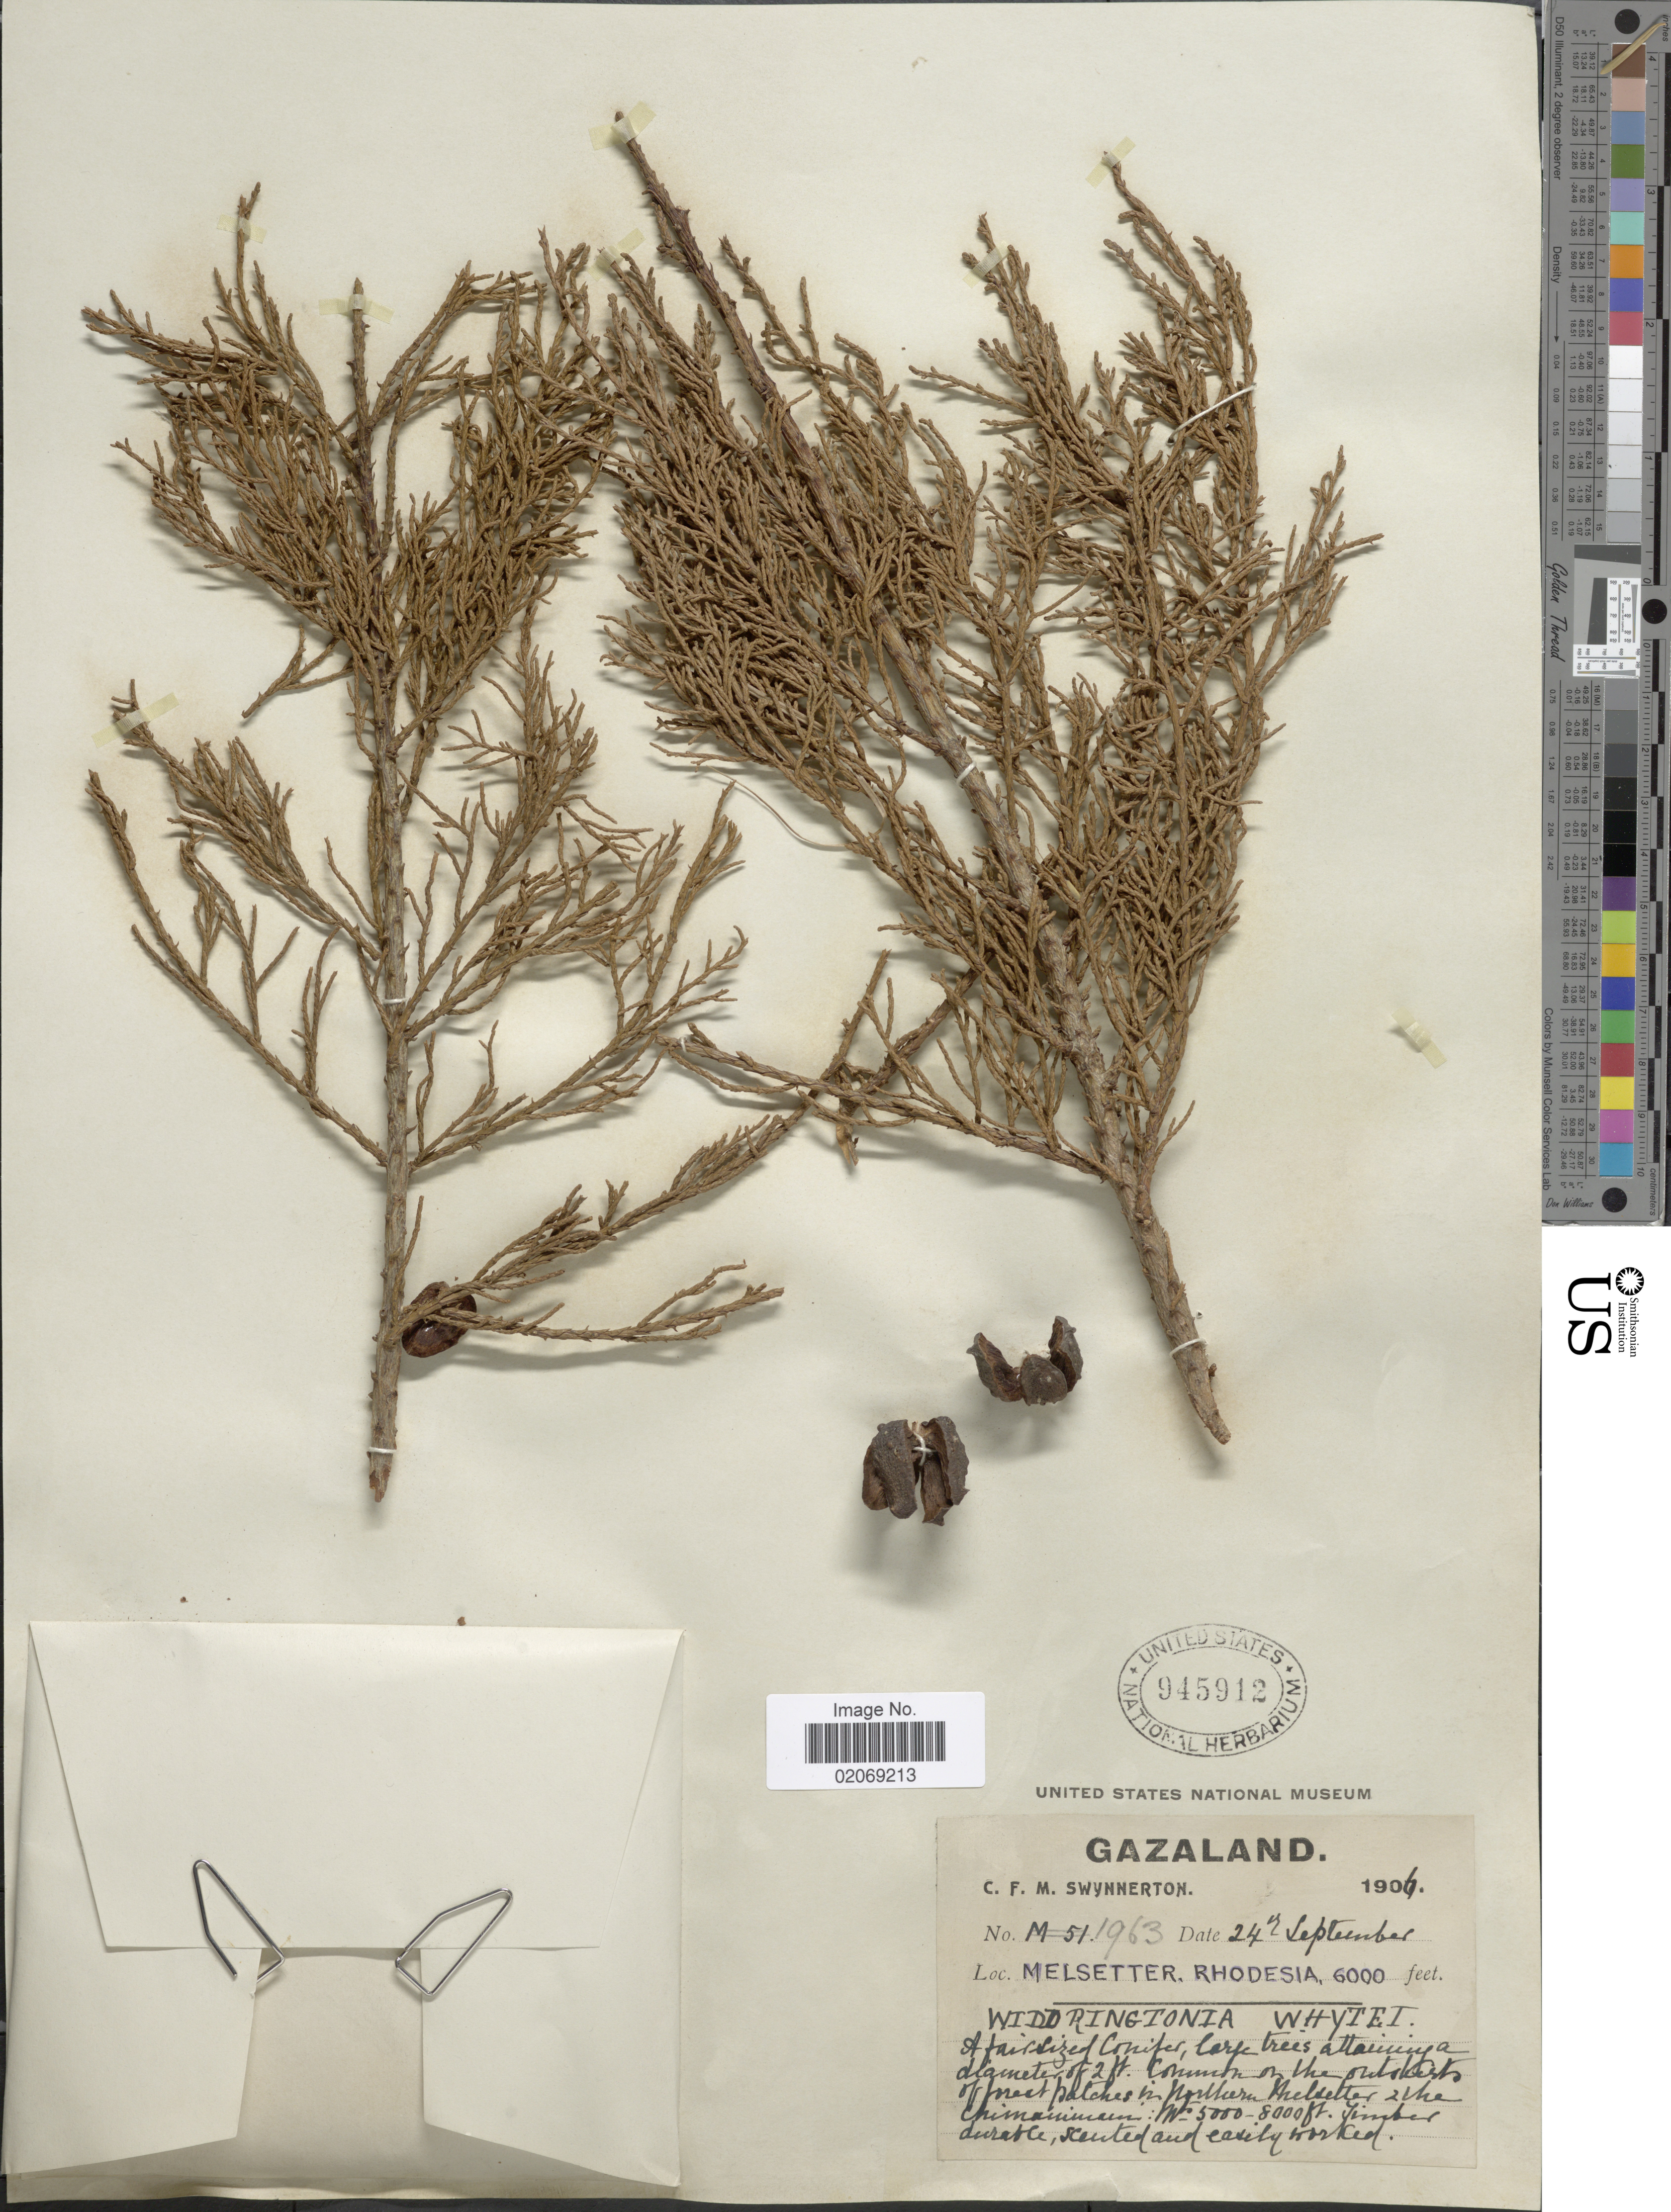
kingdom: Plantae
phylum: Tracheophyta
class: Pinopsida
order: Pinales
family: Cupressaceae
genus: Widdringtonia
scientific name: Widdringtonia whytei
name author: Rendle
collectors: C. Swynnerton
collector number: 1963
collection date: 1907-09-24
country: Zimbabwe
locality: Melsetter, Rhodesia.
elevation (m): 1524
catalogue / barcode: US 945912